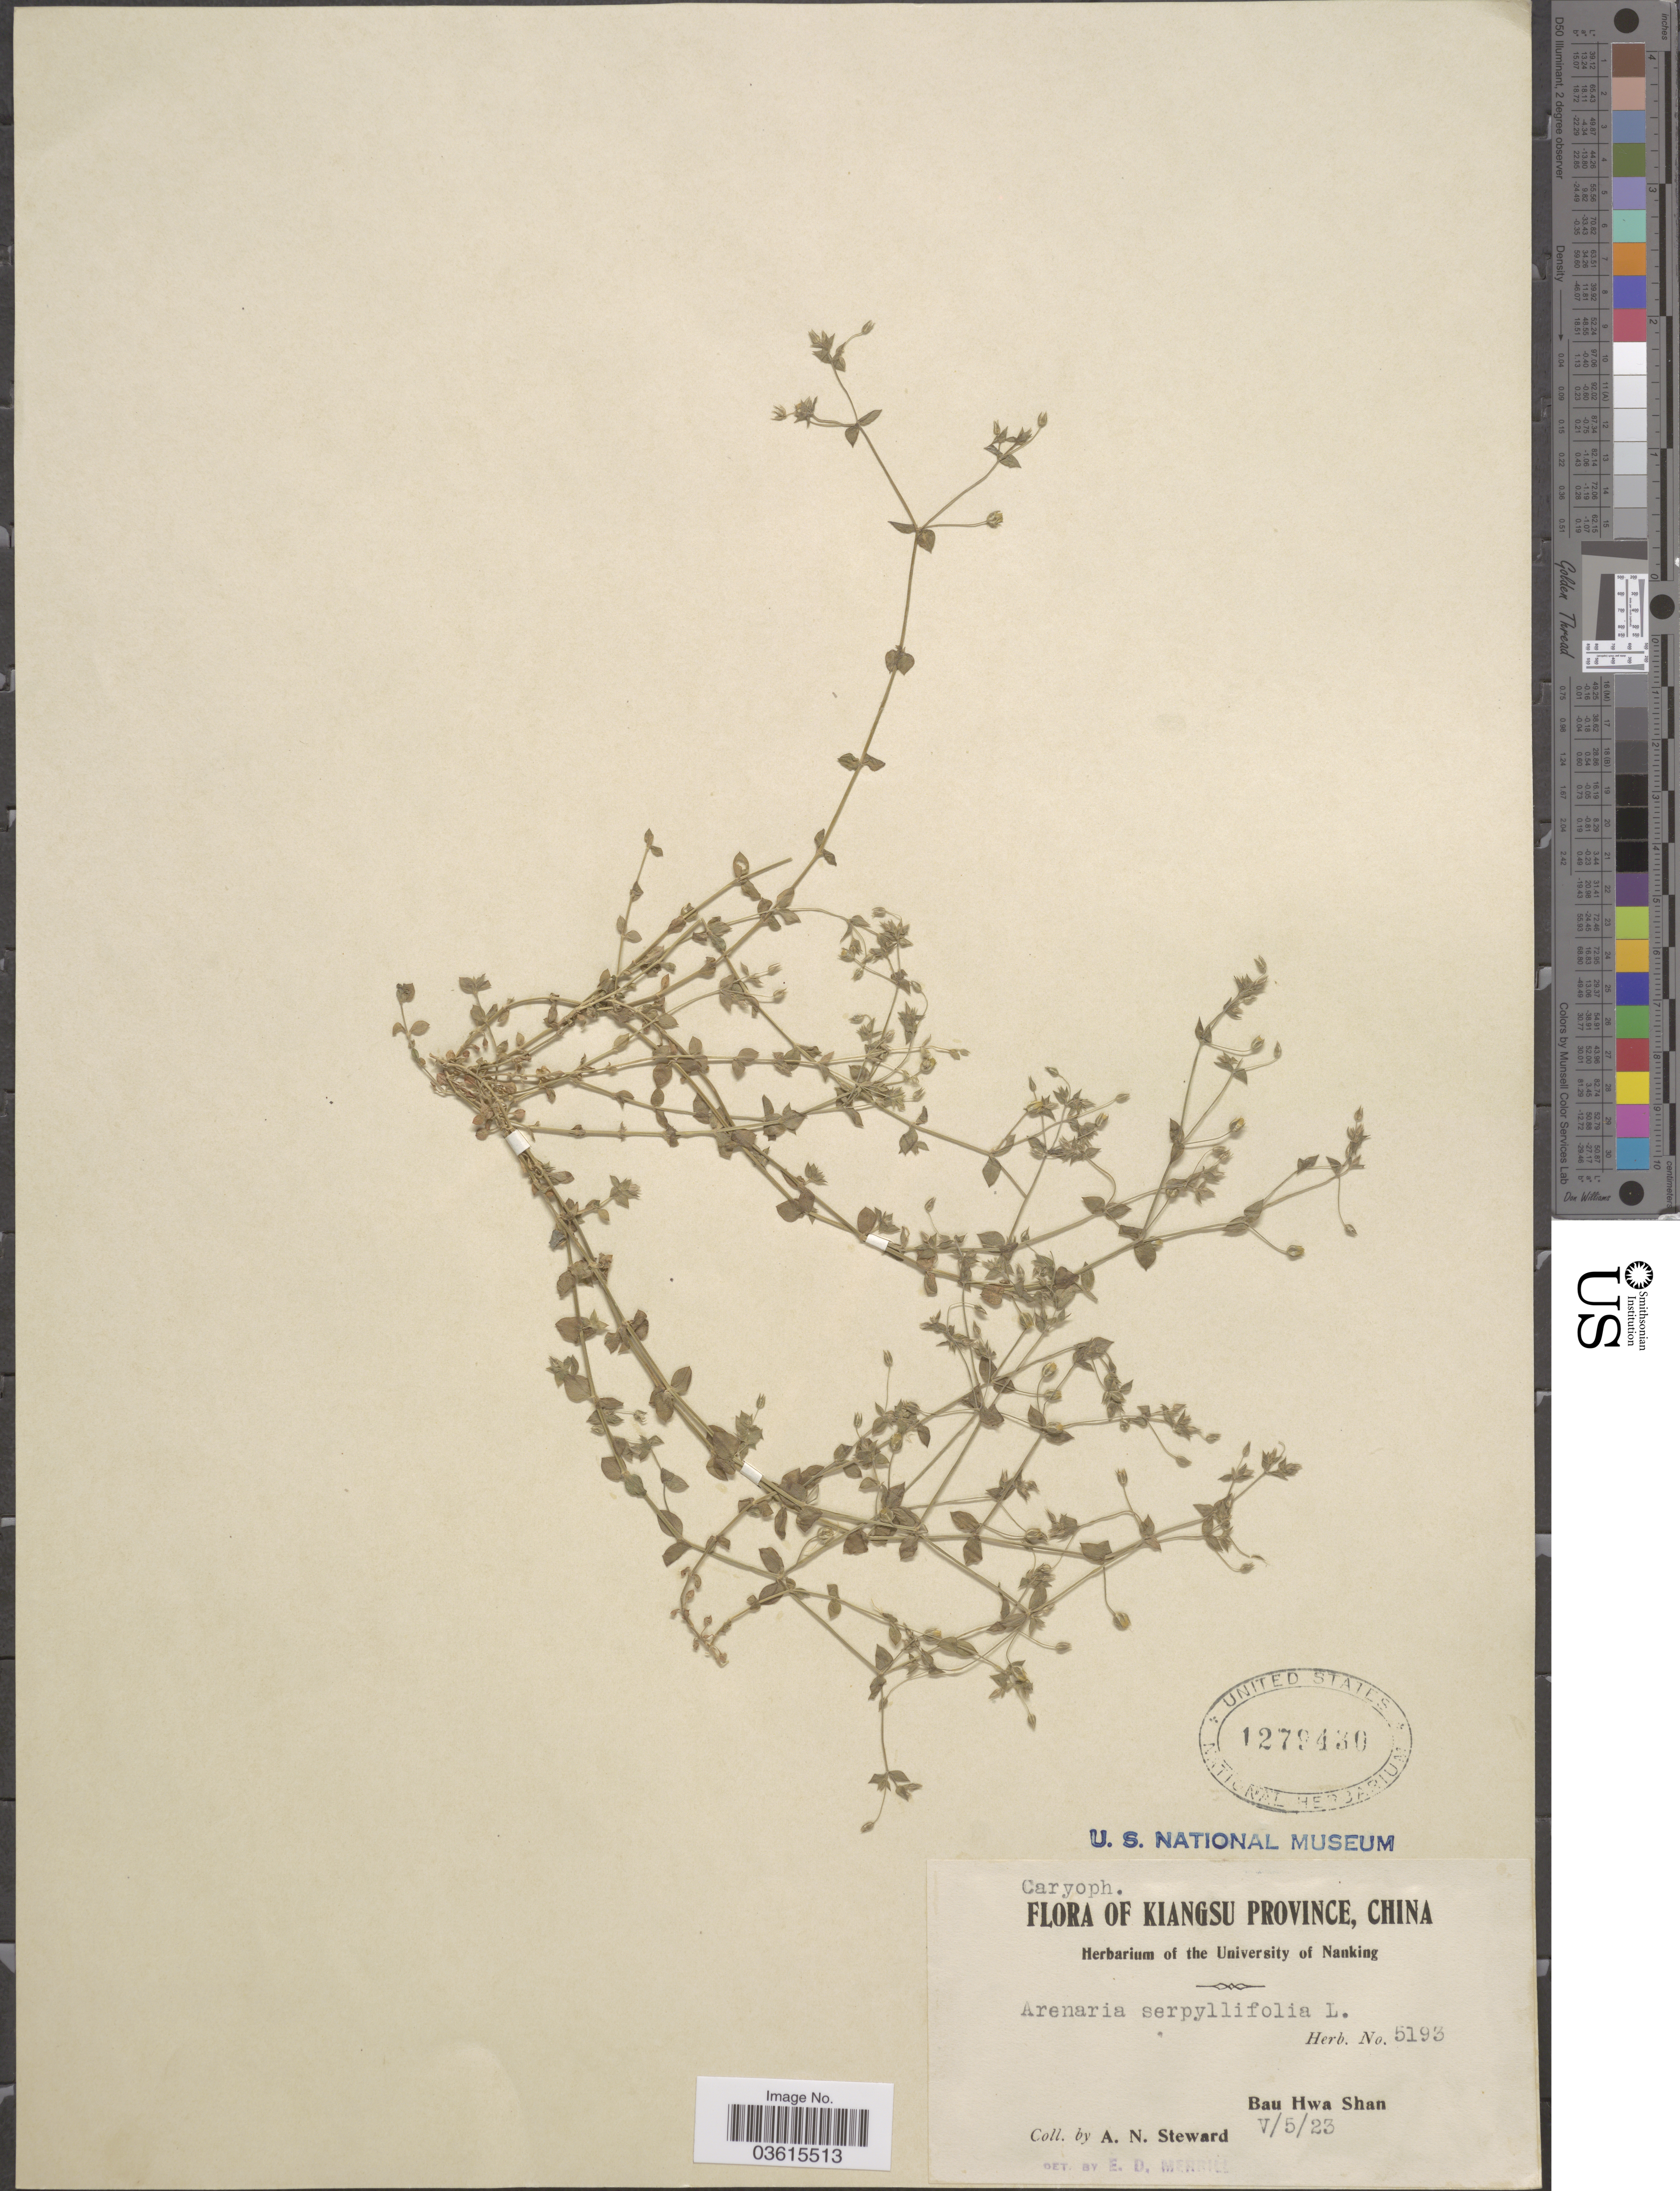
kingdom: Plantae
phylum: Tracheophyta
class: Magnoliopsida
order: Caryophyllales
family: Caryophyllaceae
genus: Arenaria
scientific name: Arenaria serpyllifolia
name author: L.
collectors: A. N. Steward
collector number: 5193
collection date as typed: Transcribed d/m/y: 5/5/23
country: China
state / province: Jiangsu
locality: Kiangsu Province. Bau Hwa Shan.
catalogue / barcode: US 1279430